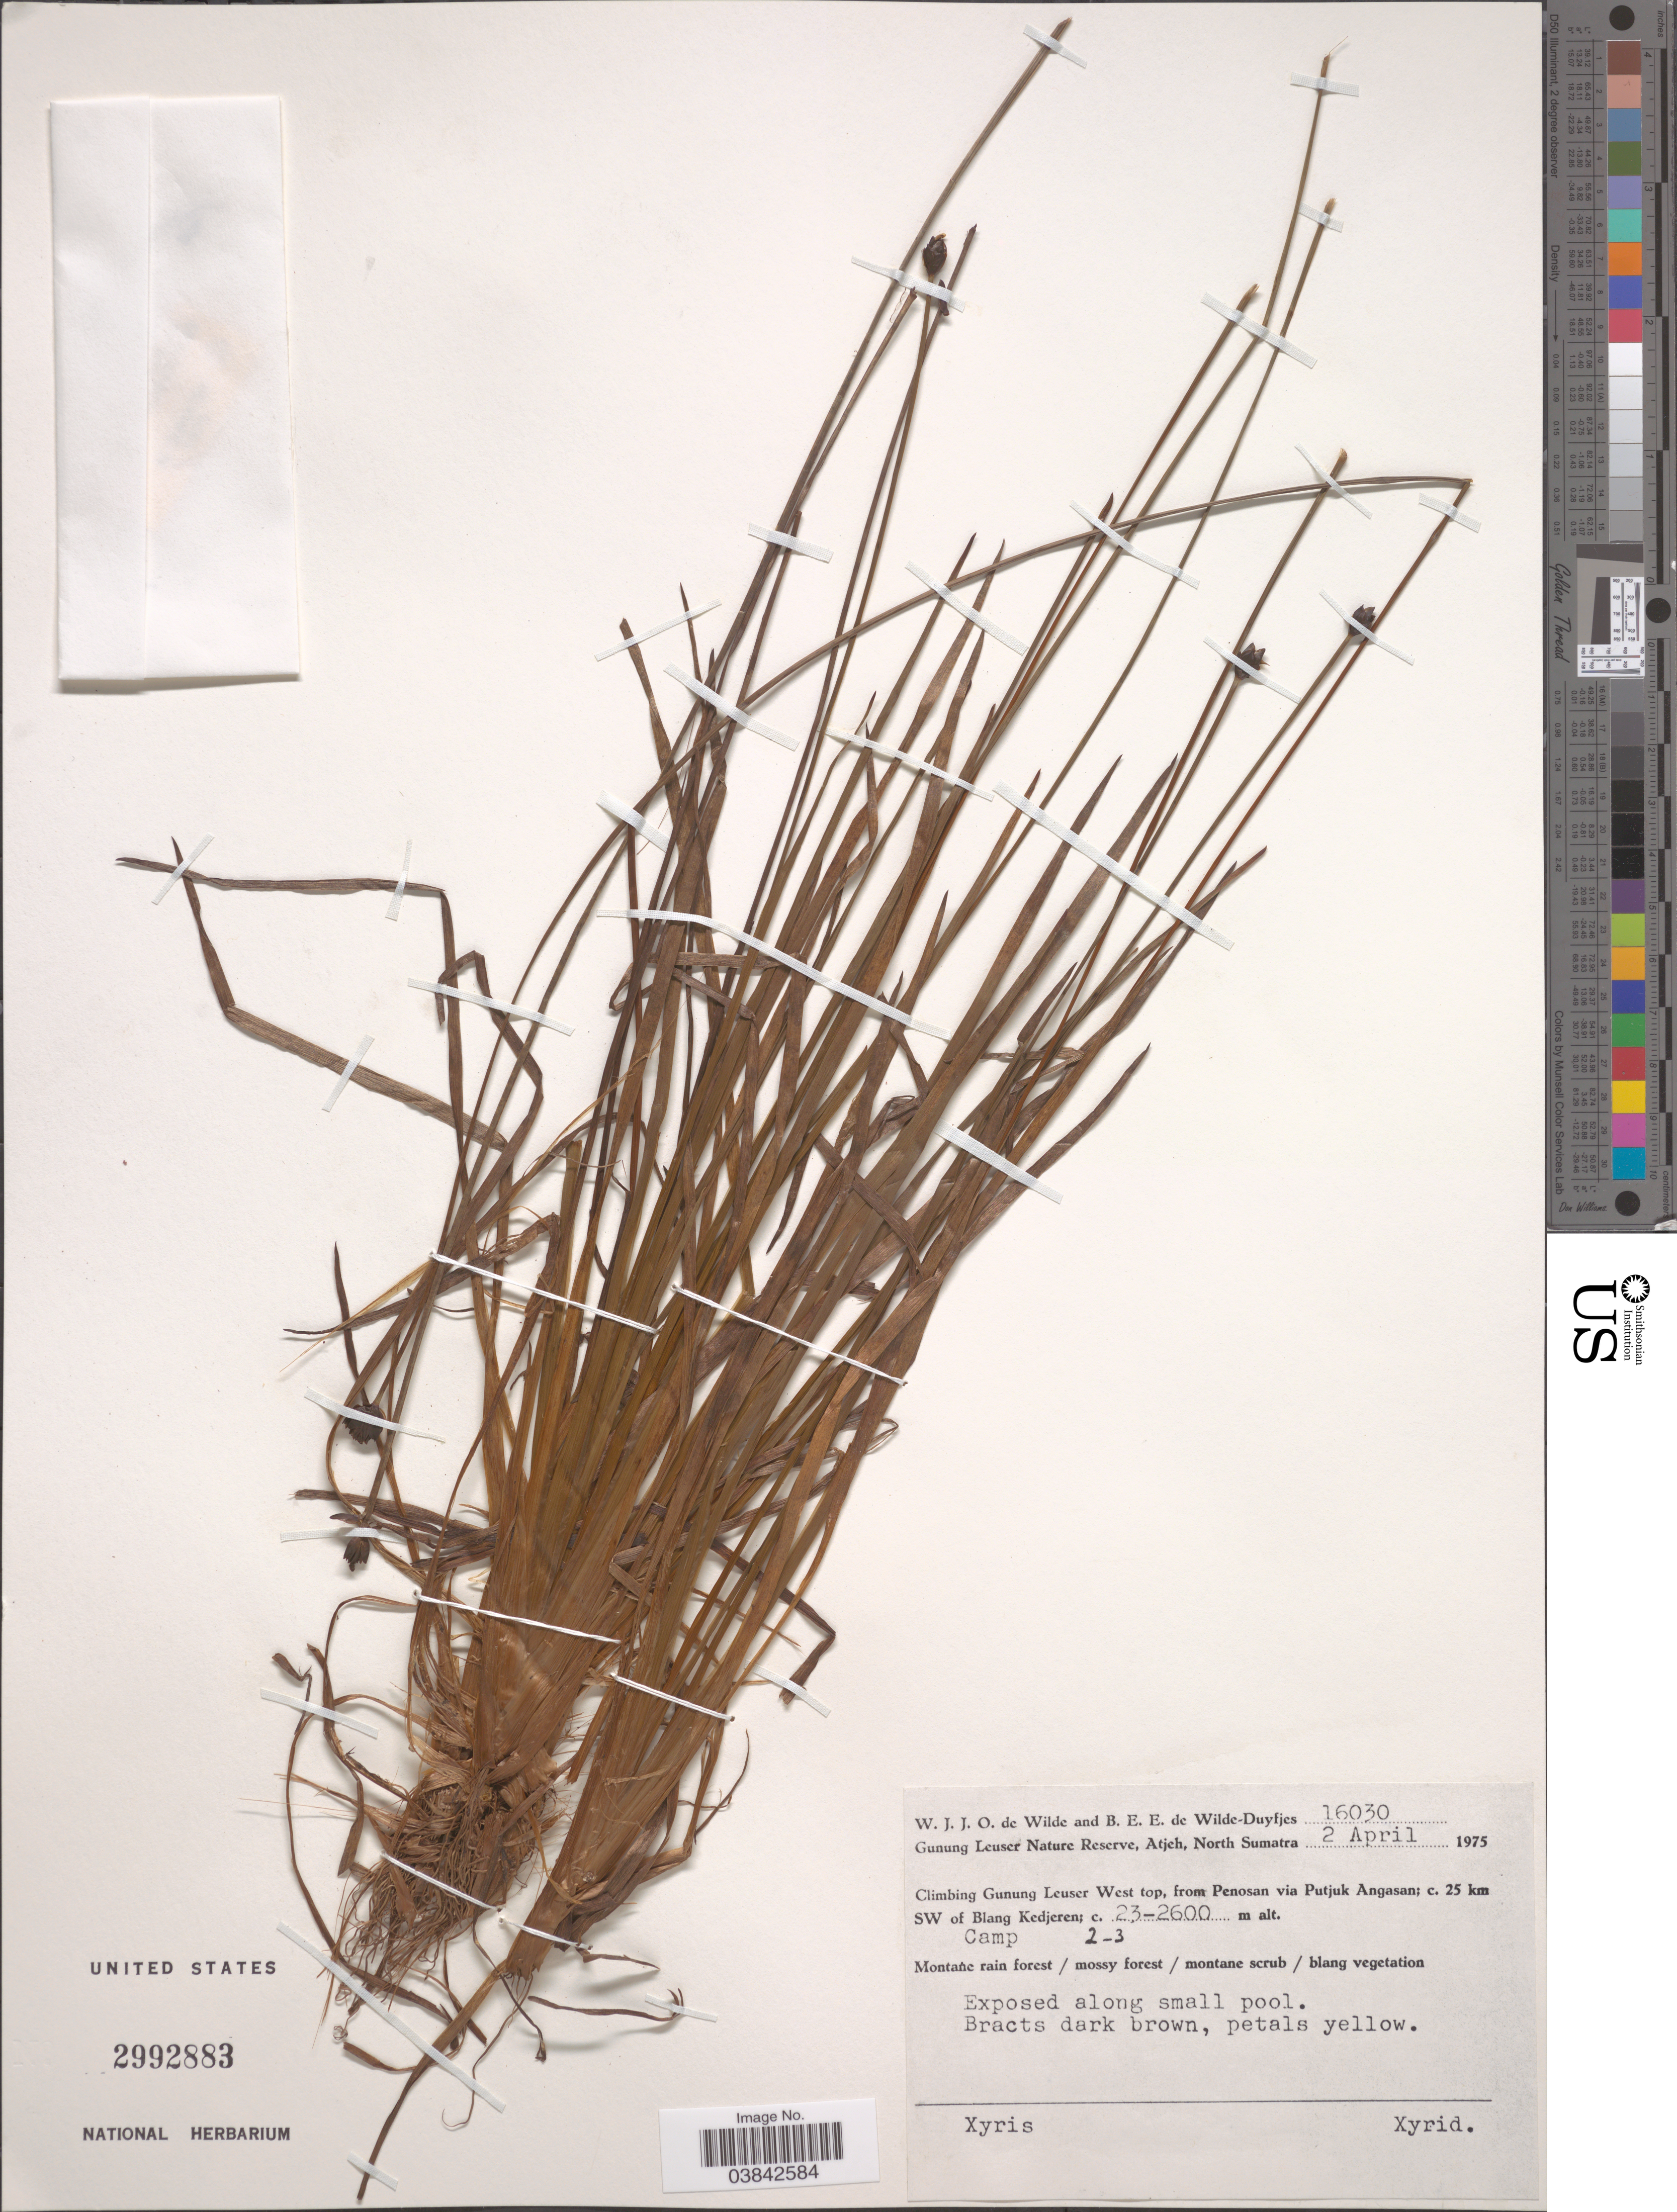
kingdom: Plantae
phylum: Tracheophyta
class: Liliopsida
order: Poales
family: Xyridaceae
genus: Xyris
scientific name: Xyris sp.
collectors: W. J. de Wilde & B. E. de Wilde-Duyfjes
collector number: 16030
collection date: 1975-04-02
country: Indonesia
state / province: Sumatra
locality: Gunung Leuser Nature Reserve, Atjeh, North Sumatra. Gunung Leuser West top, from Penosan via Putjuk Angasan; c. 25 km SW of Blang Kedjeren. Camp 2-3.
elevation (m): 2300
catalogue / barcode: US 2992883